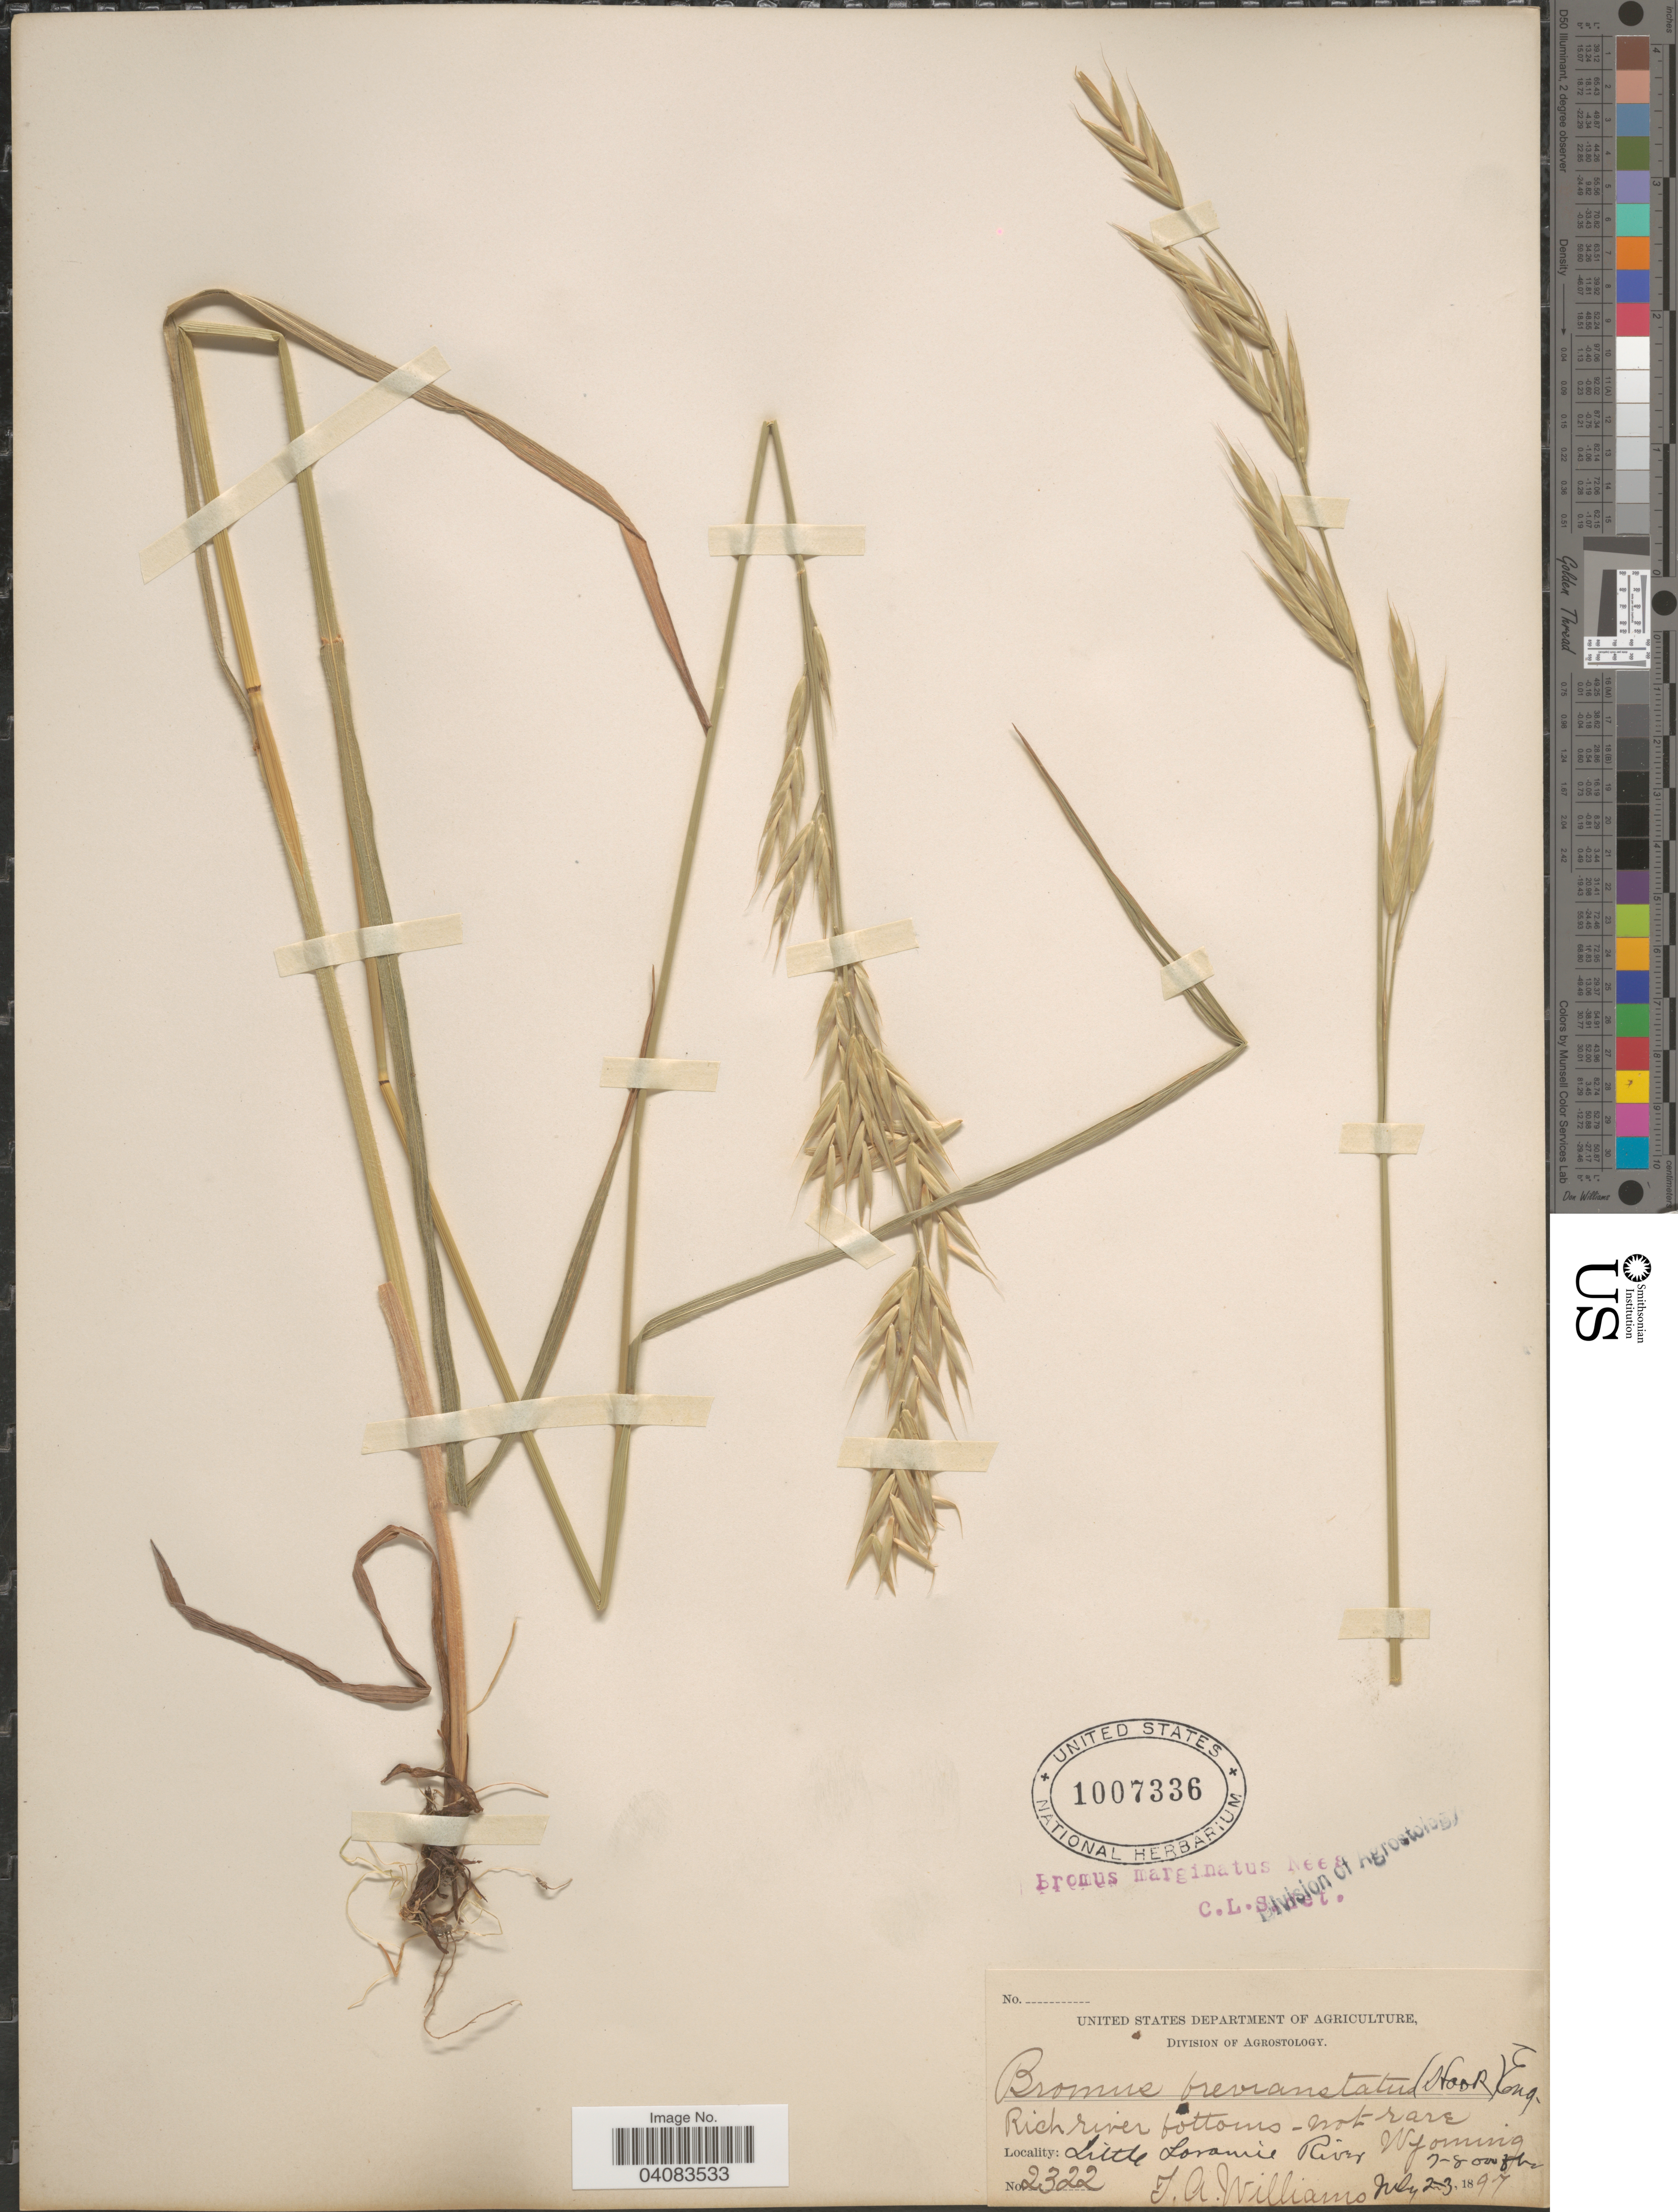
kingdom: Plantae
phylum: Tracheophyta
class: Liliopsida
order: Poales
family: Poaceae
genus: Bromus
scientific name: Bromus marginatus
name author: Nees ex Steud.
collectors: T. Williams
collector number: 2322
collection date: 1897-07-23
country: United States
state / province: Wyoming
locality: Little Laramie River.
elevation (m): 2134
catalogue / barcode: US 1007336